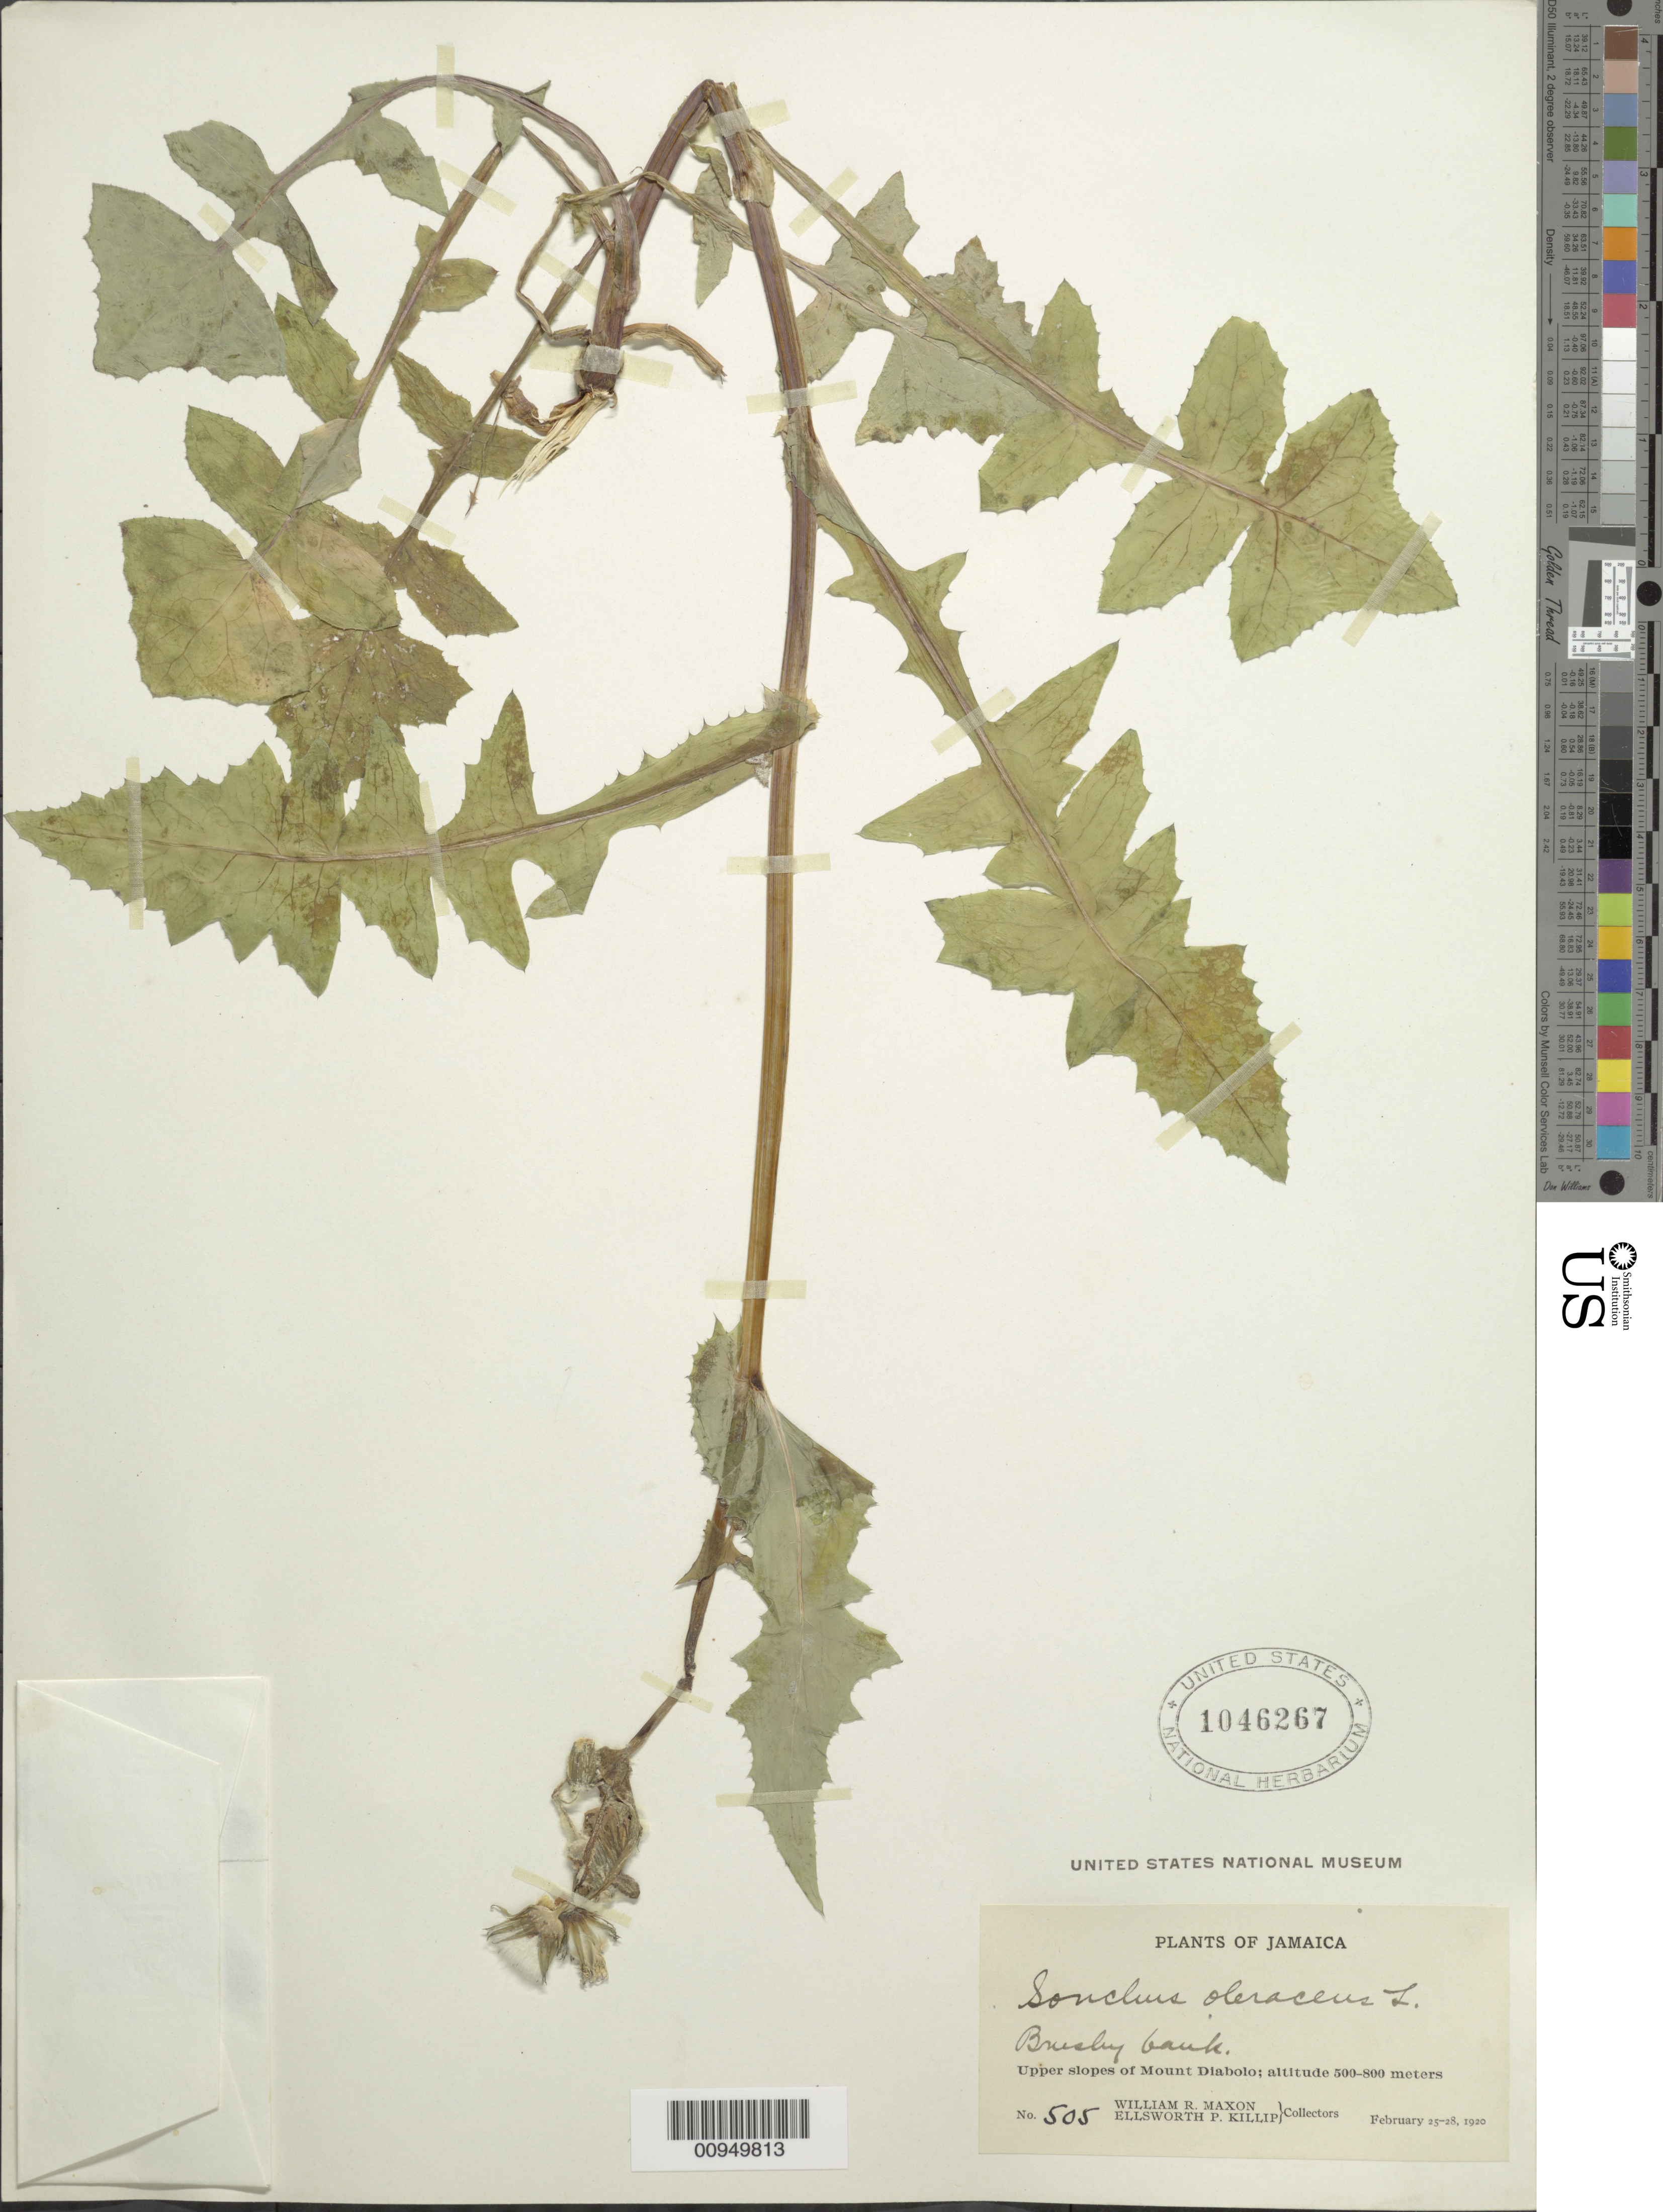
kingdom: Plantae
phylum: Tracheophyta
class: Magnoliopsida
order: Asterales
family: Asteraceae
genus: Sonchus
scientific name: Sonchus oleraceus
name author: L.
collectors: W. R. Maxon & E. P. Killip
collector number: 505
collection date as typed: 25 Feb 1920 to 28 Feb 1920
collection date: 1920-02-25/1920-02-28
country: Jamaica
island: Jamaica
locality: Upper slopes of Mount Diabolo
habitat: Bushy bank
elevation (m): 500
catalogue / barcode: US 1046267